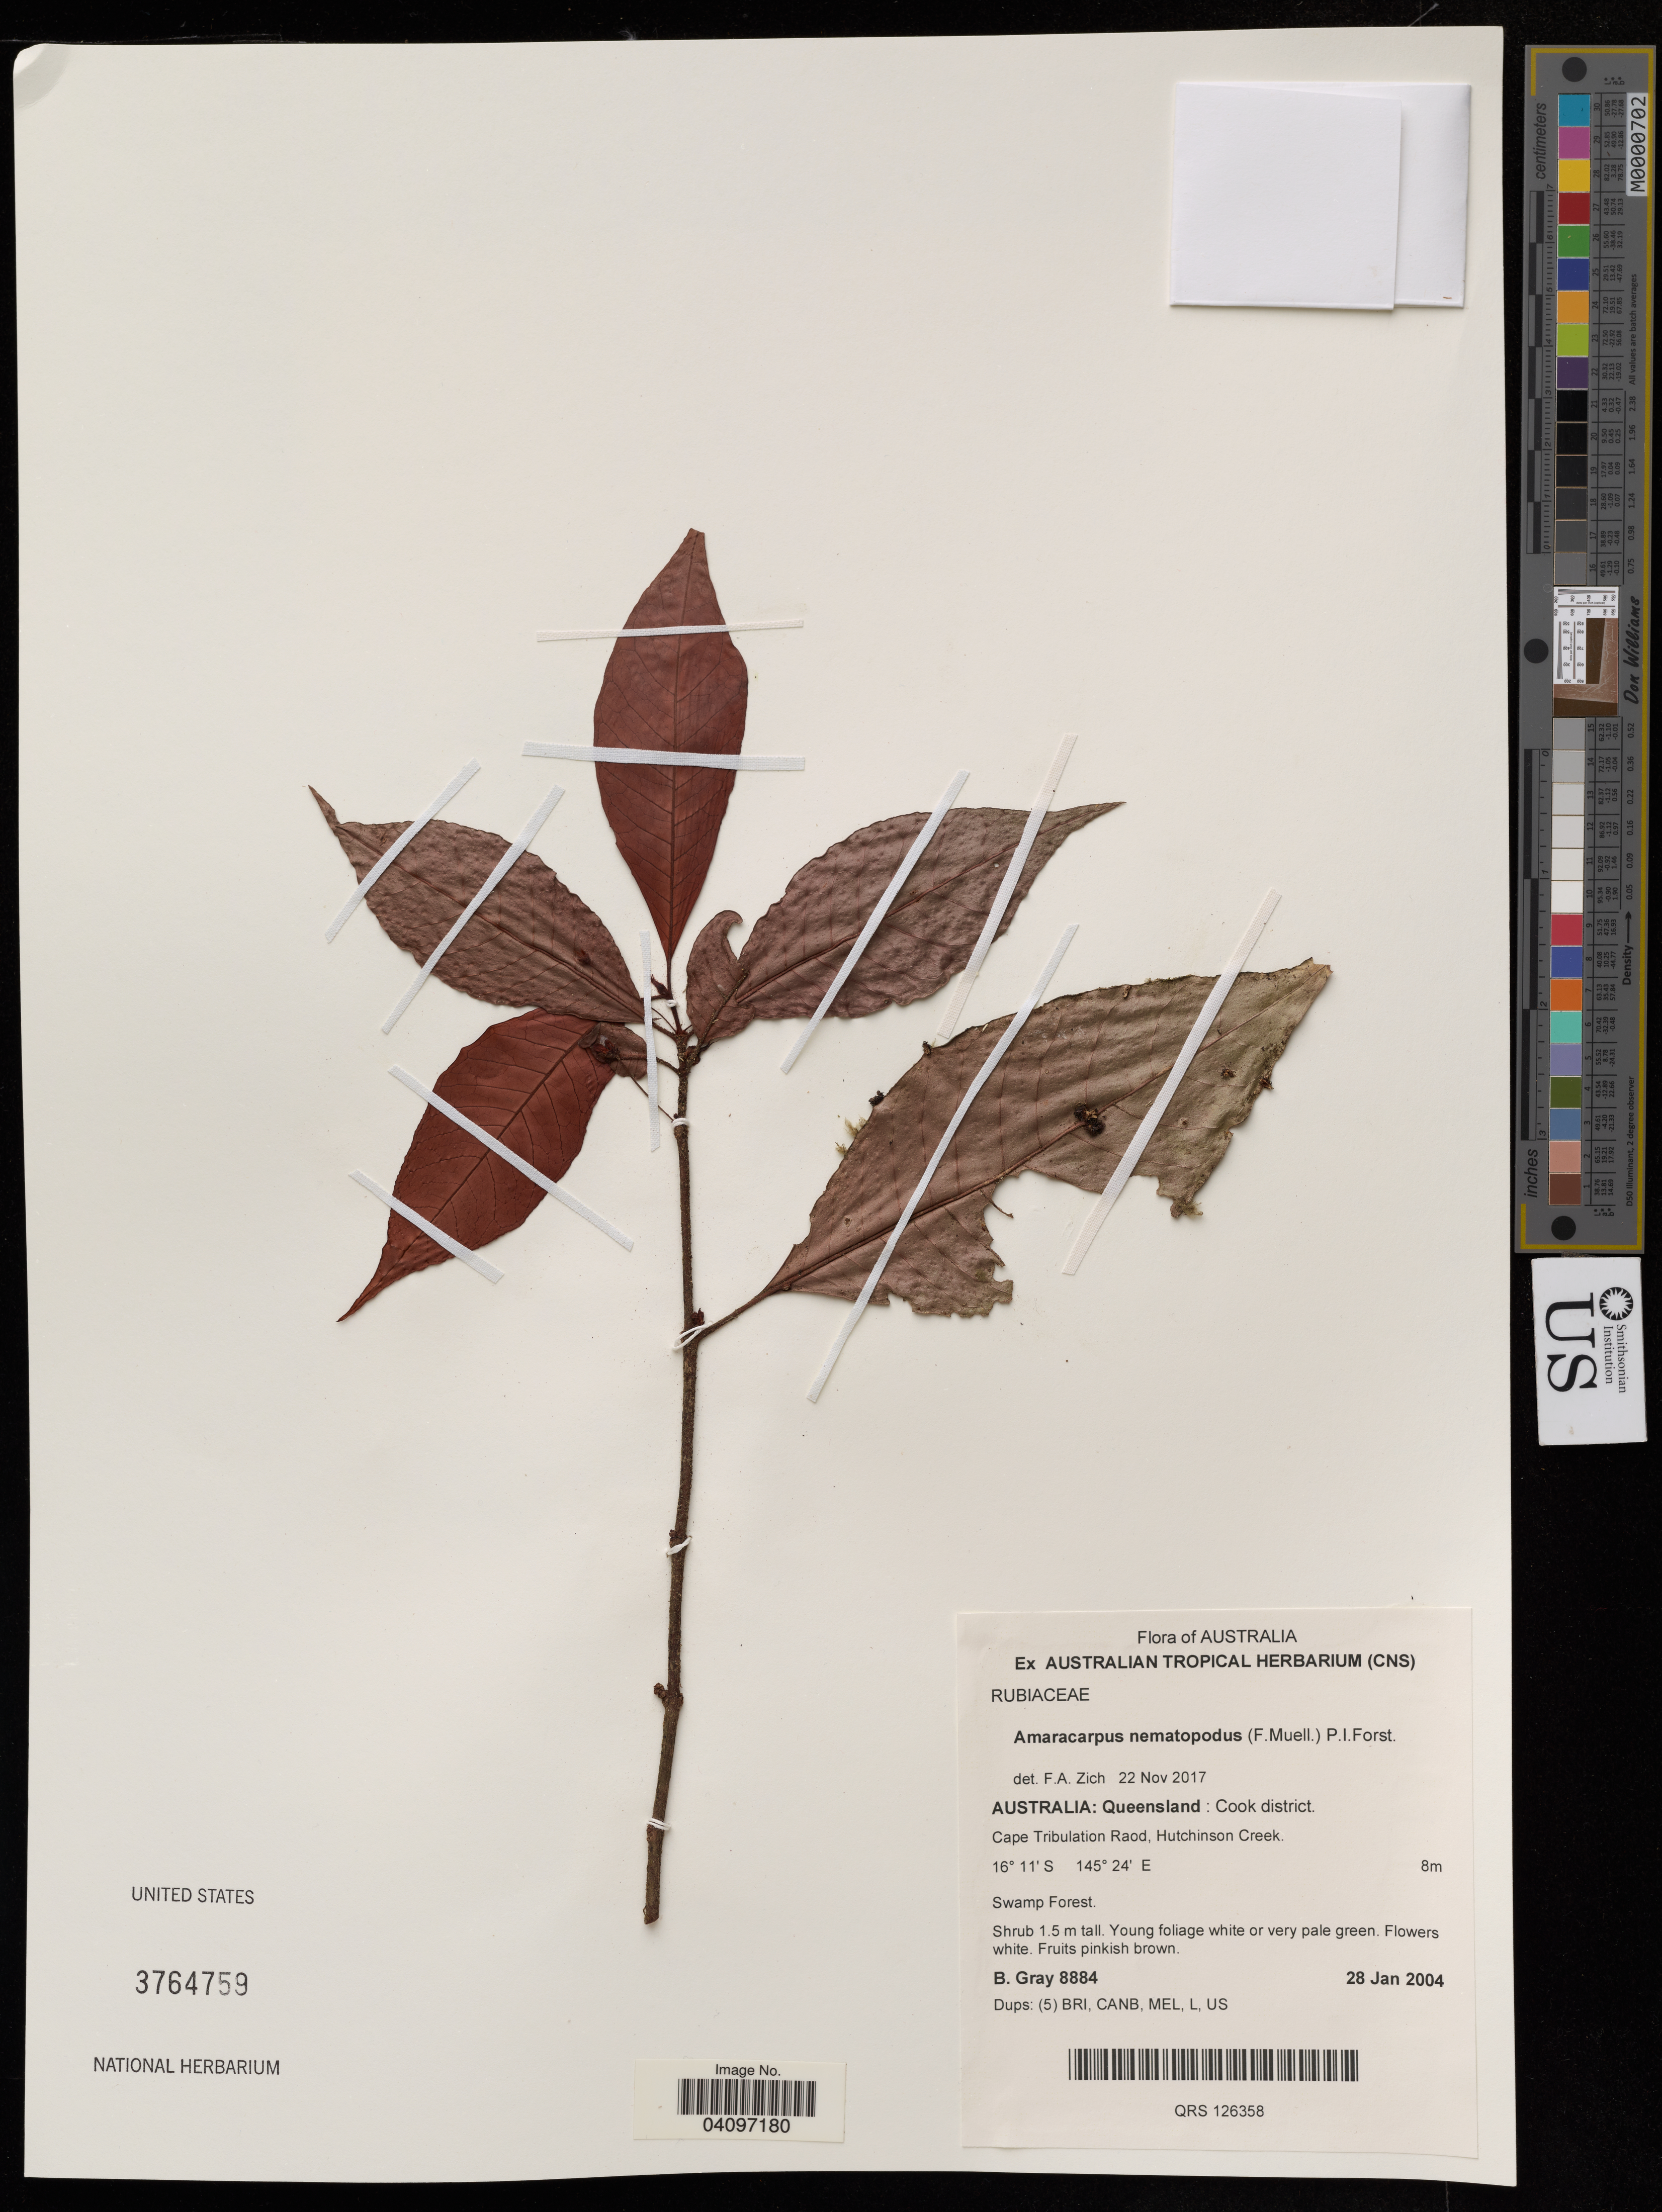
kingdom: Plantae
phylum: Tracheophyta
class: Magnoliopsida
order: Gentianales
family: Rubiaceae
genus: Amaracarpus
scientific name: Amaracarpus nematopodus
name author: (F. Muell.) P.I. Forst.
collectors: B. Gray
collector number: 8884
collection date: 2004-01-28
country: Australia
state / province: Queensland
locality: Cook District. Cape Tribulation Road, Hutchinson Creek.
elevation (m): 8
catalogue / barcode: US 3764759